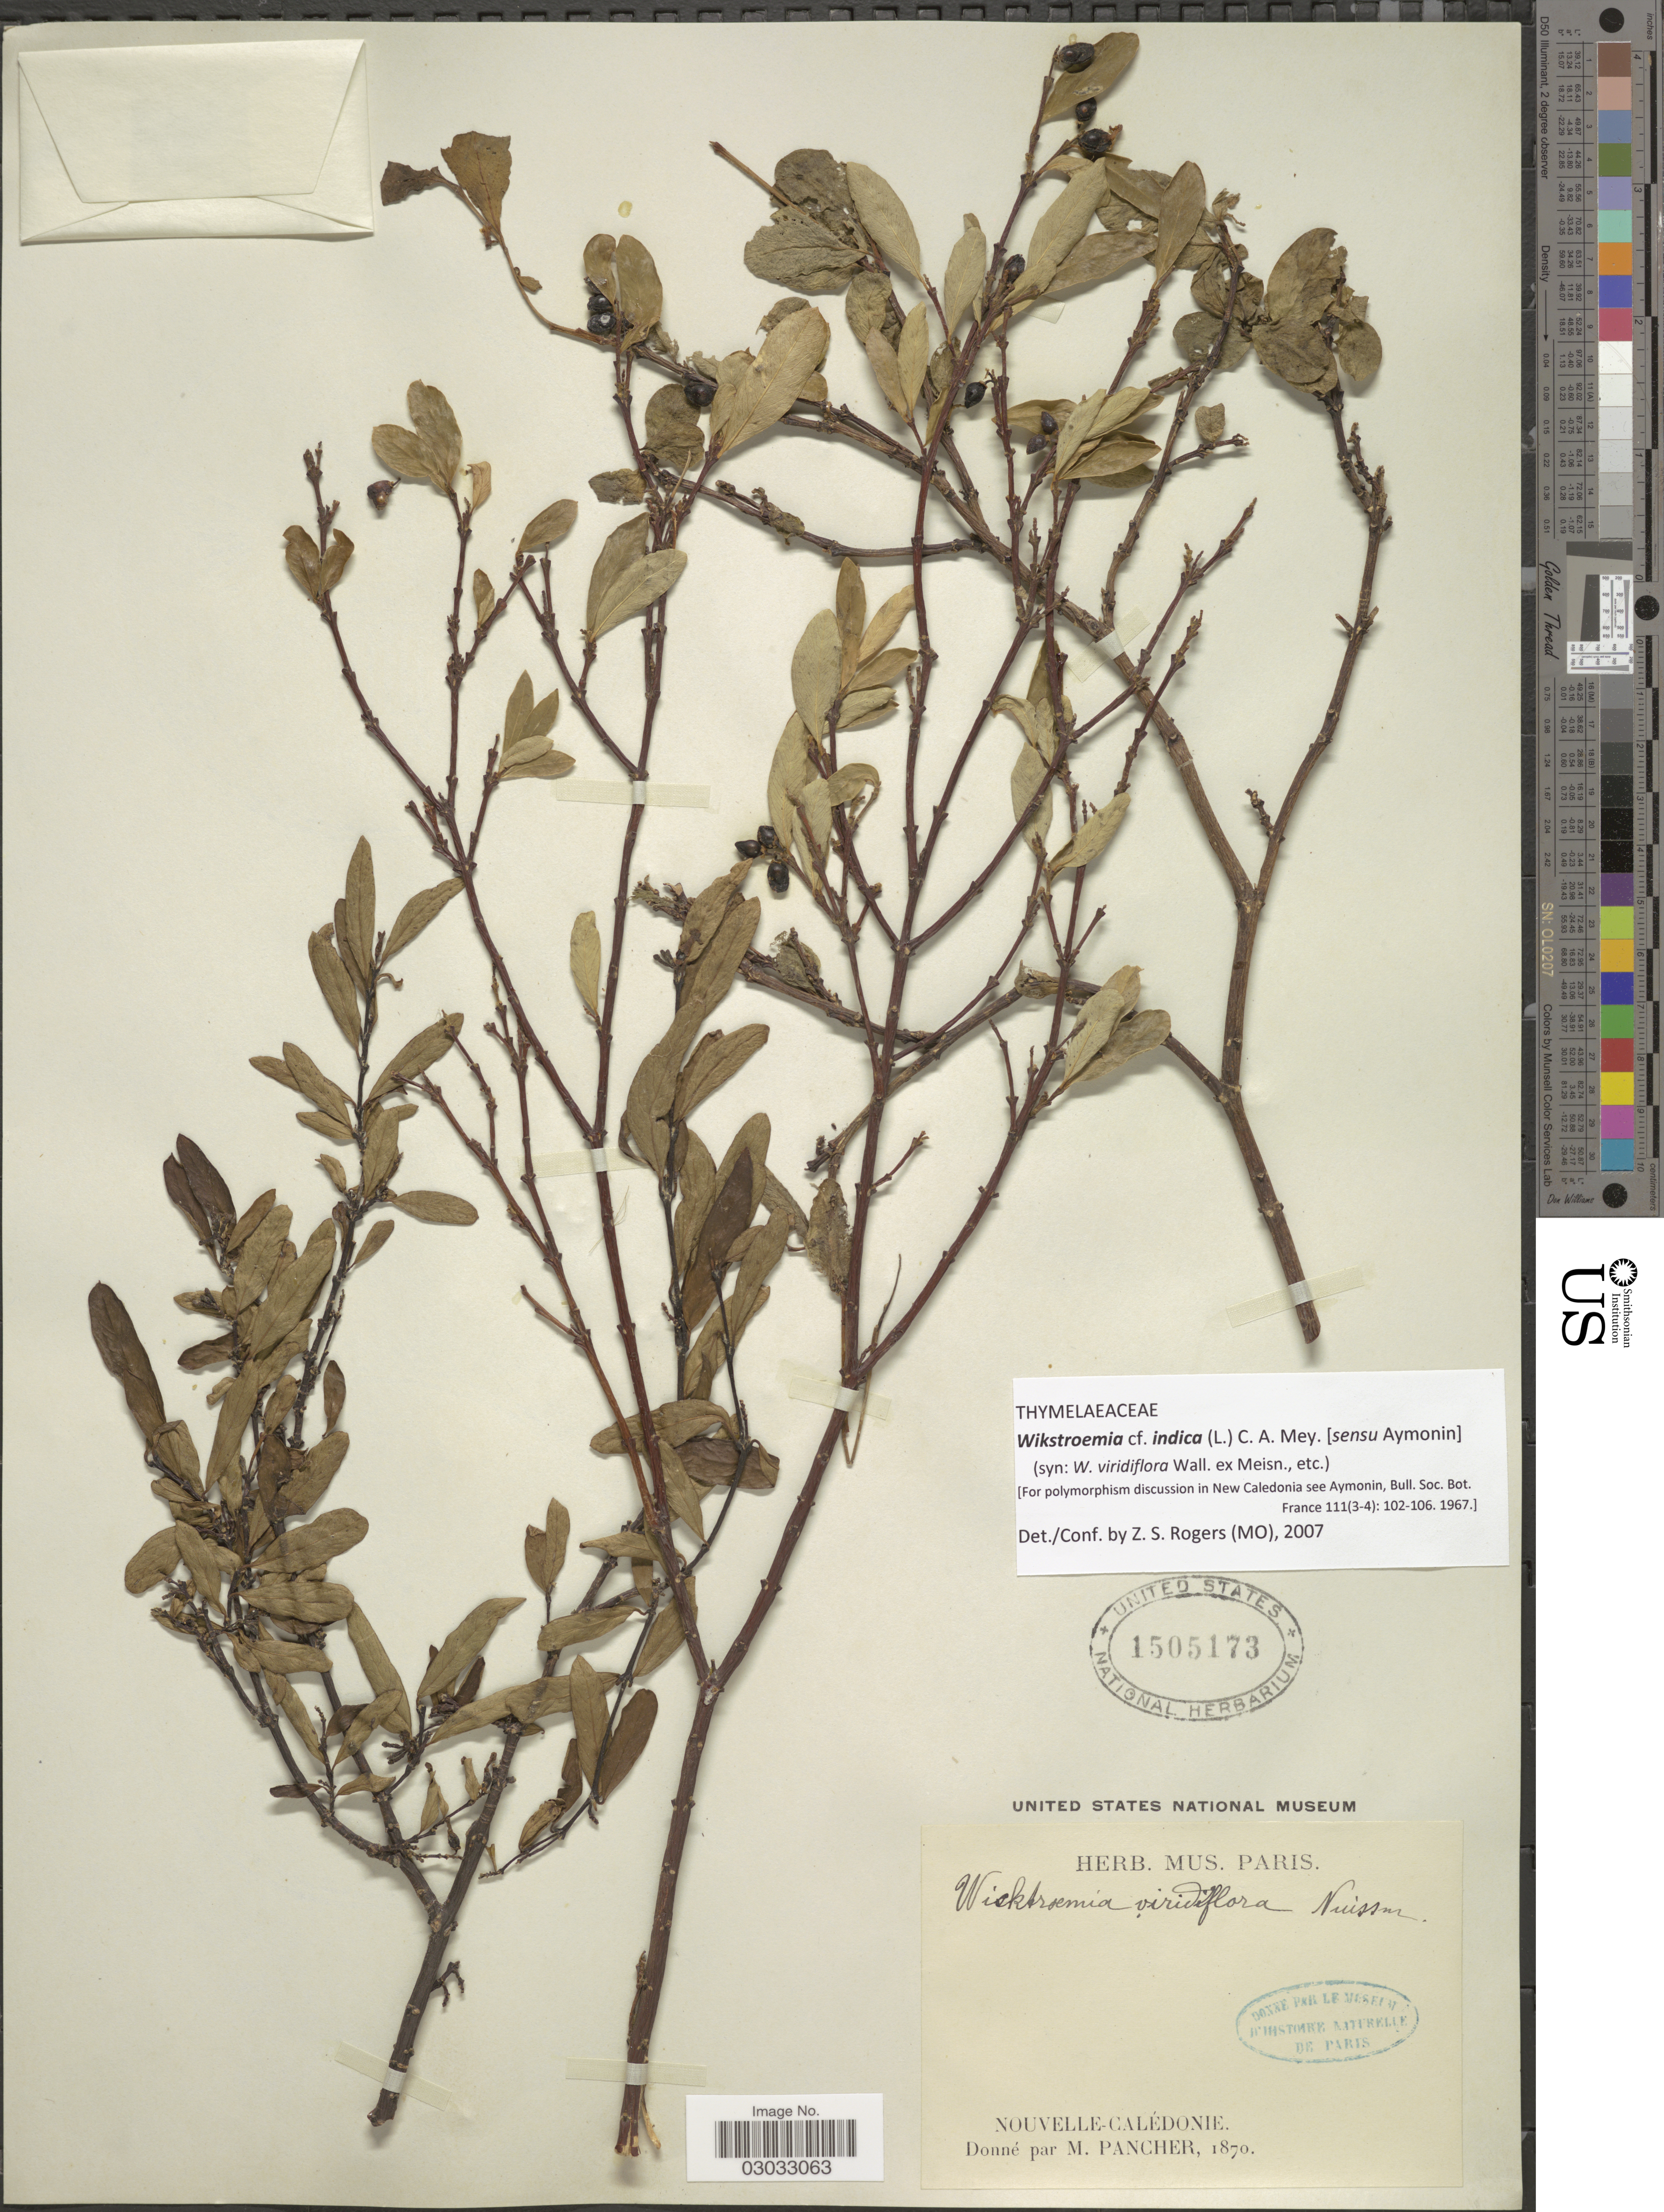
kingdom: Plantae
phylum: Tracheophyta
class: Magnoliopsida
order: Malvales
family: Thymelaeaceae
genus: Wikstroemia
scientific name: Wikstroemia indica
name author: (L.) C.A. Mey.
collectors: ex herb. Mus. Paris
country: New Caledonia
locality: Nouvelle-Calédonie.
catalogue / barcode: US 1505173